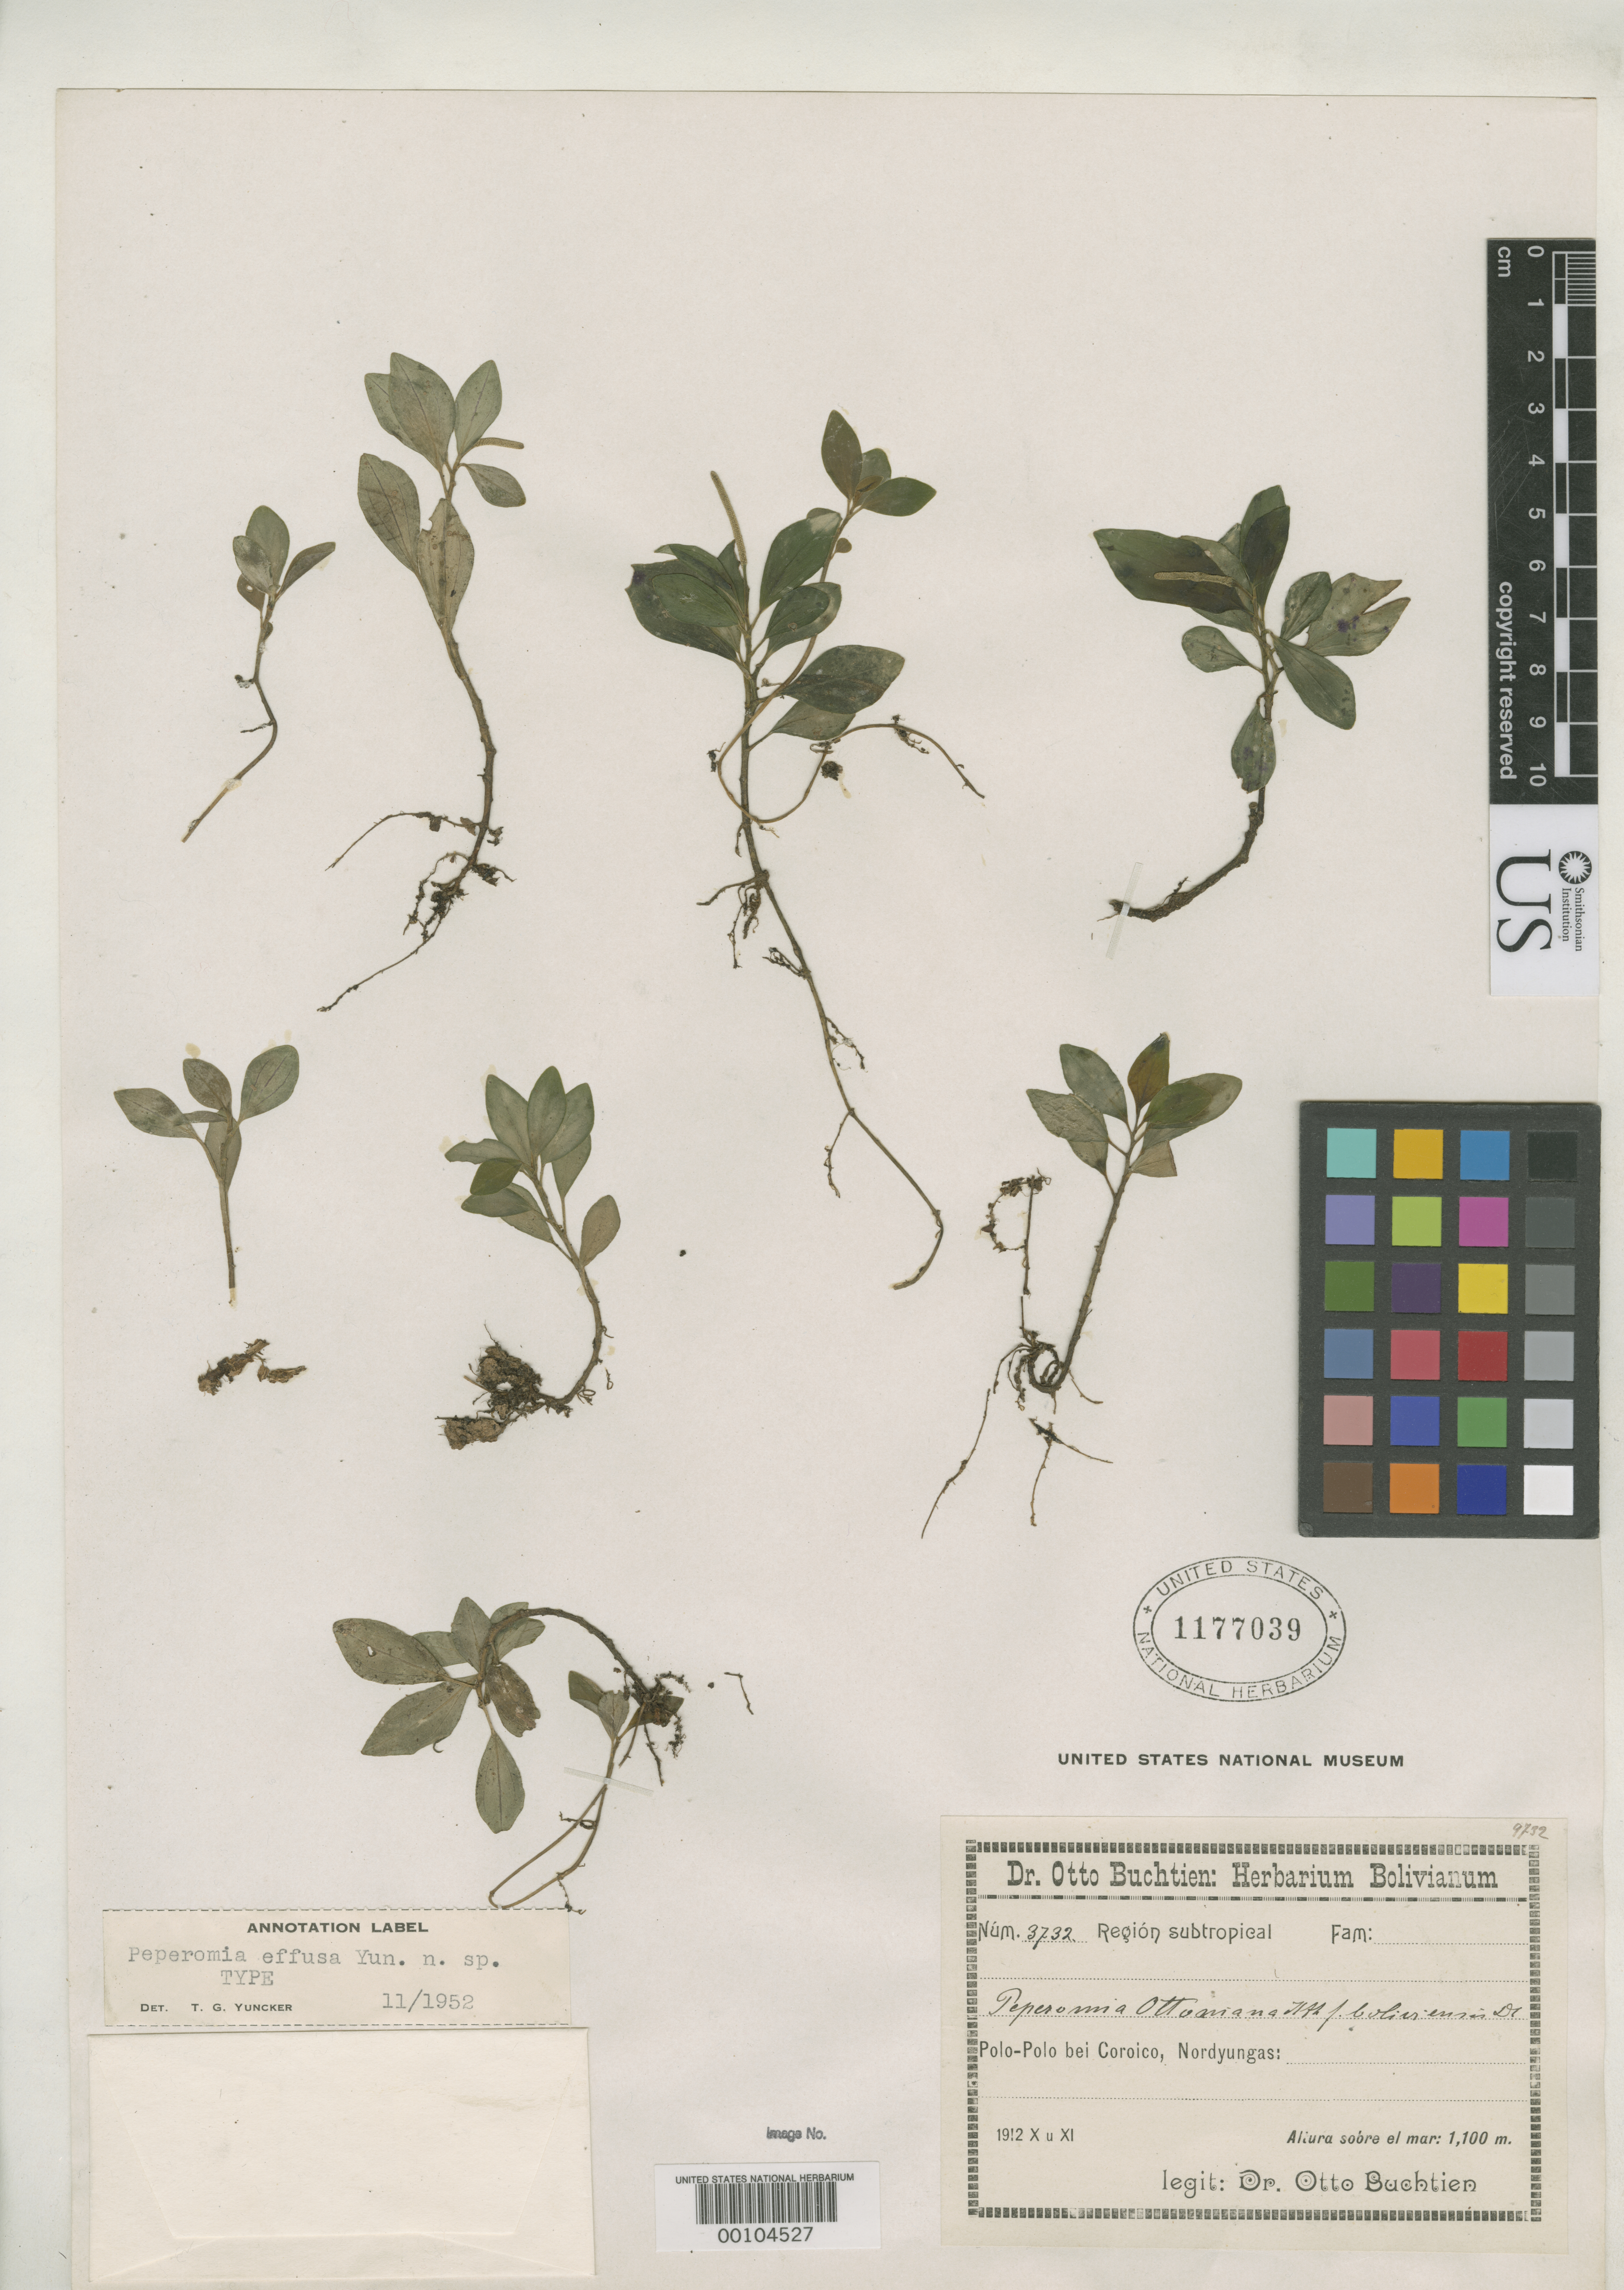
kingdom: Plantae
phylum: Tracheophyta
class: Magnoliopsida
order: Piperales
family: Piperaceae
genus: Peperomia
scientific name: Peperomia effusa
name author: Yunck.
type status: Holotype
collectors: O. Buchtien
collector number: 3732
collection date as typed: Oct 1912 to -- Nov 1912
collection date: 1912-10/1912-11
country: Bolivia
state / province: La Paz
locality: Polo-Polo near Coroico.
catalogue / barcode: US 1177039